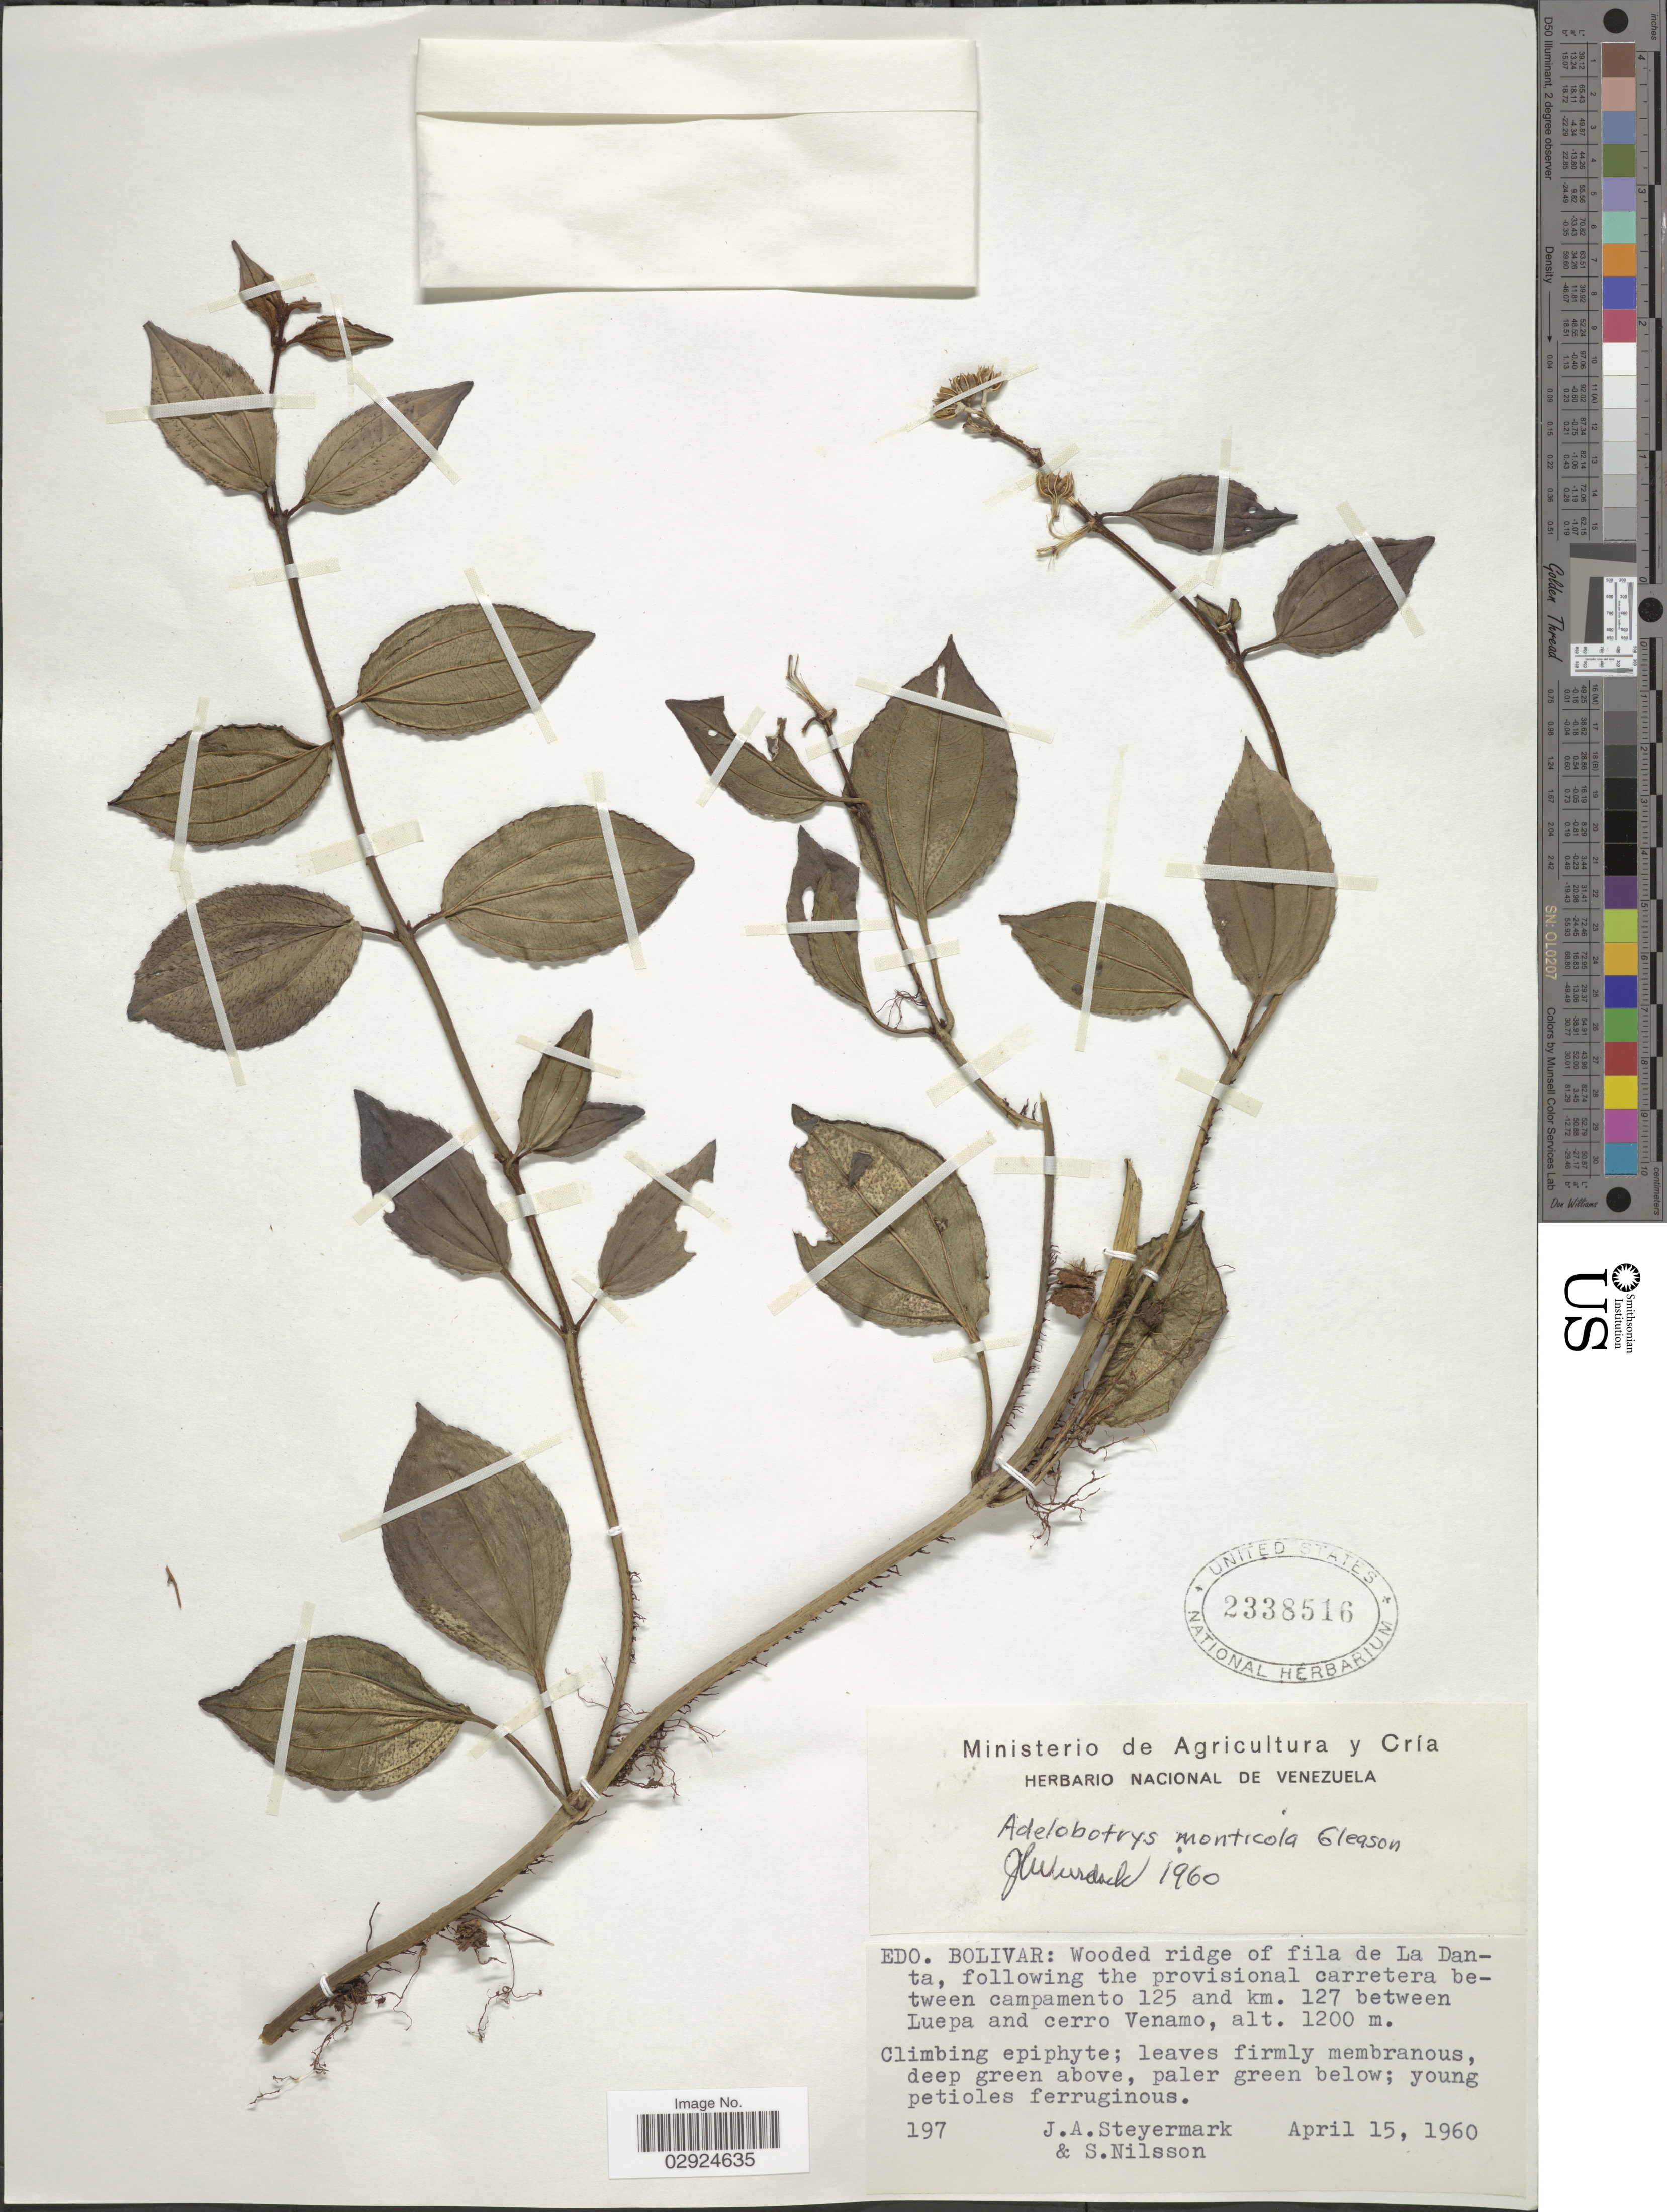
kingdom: Plantae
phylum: Tracheophyta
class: Magnoliopsida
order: Myrtales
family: Melastomataceae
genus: Adelobotrys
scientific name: Adelobotrys monticola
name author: Gleason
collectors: J. Steyermark & S. Nilsson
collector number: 197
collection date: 1960-04-15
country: Venezuela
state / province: Bolivar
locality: Edo. Bolivar: Wooded ridge of fila de La Danta, following the provisional carretera between campamento 125 and km. 127 between Luepa and cerro Venamo.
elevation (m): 1200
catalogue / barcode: US 2338516